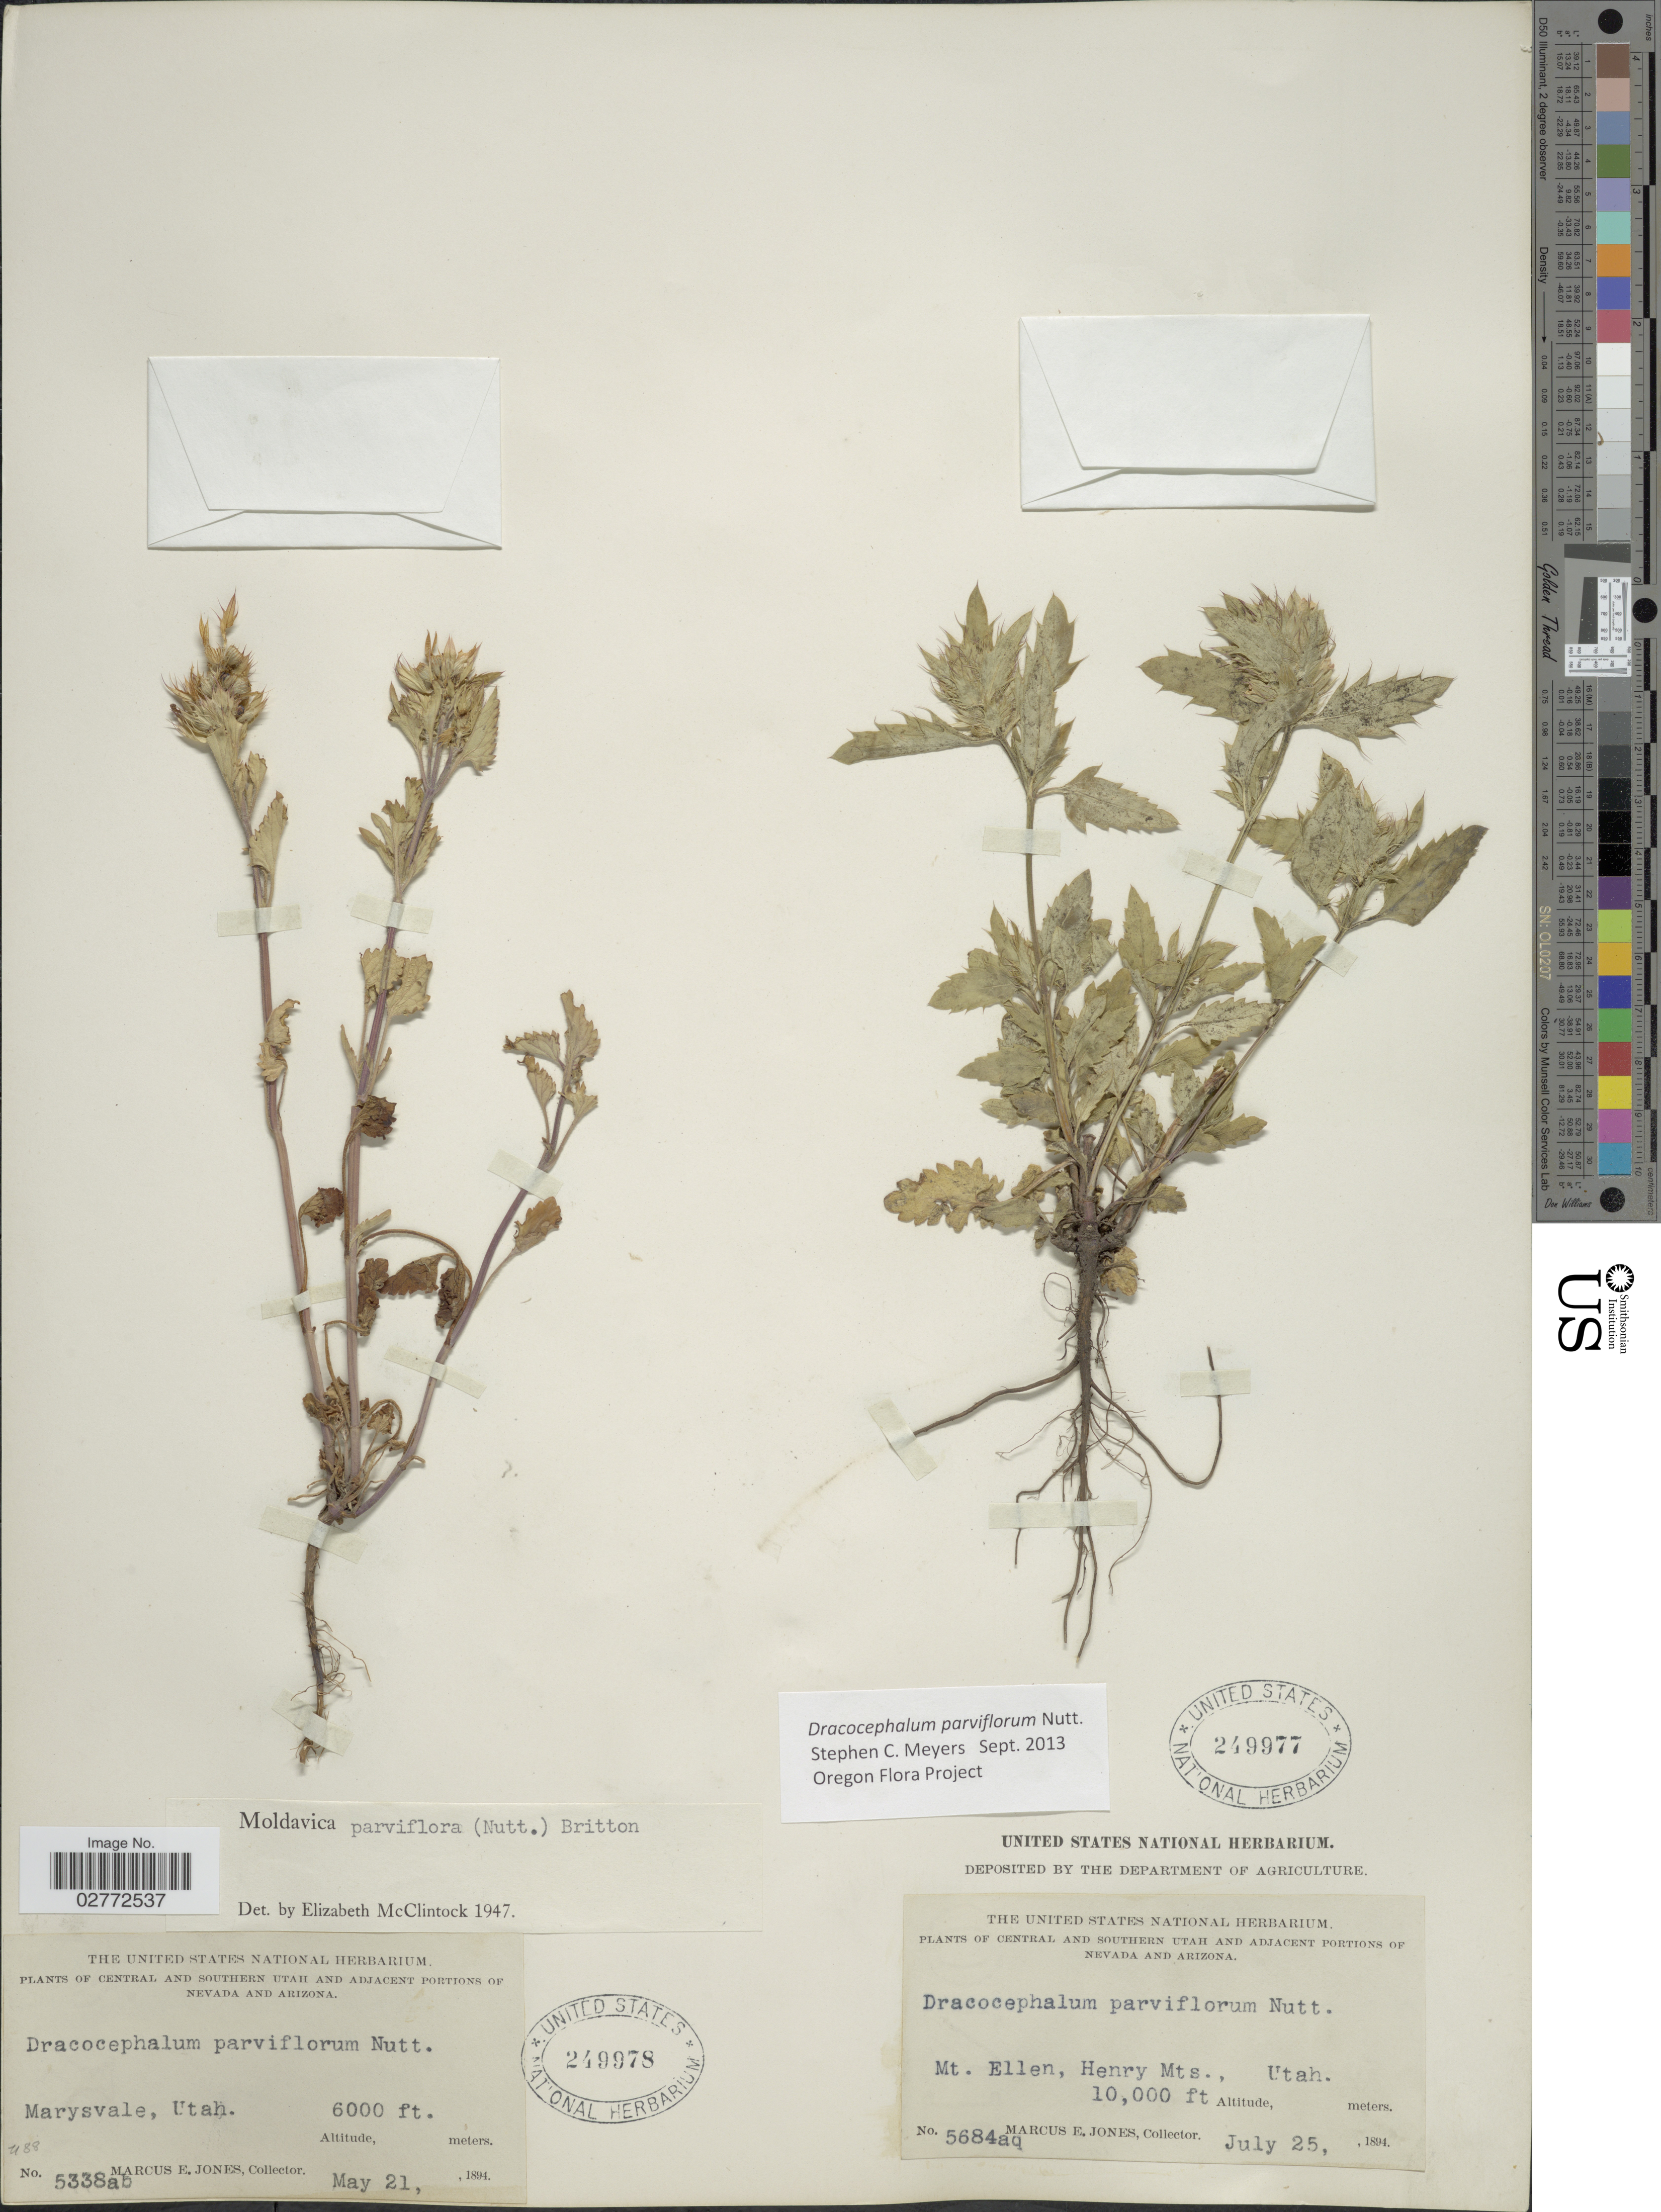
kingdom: Plantae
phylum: Tracheophyta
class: Magnoliopsida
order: Lamiales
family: Lamiaceae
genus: Dracocephalum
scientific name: Dracocephalum parviflorum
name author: Nutt.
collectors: M. E. Jones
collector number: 5338ab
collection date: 1894-05-21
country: United States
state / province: Utah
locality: Central and Southern Utah. Marysvale.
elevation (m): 1829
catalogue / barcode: US 249978